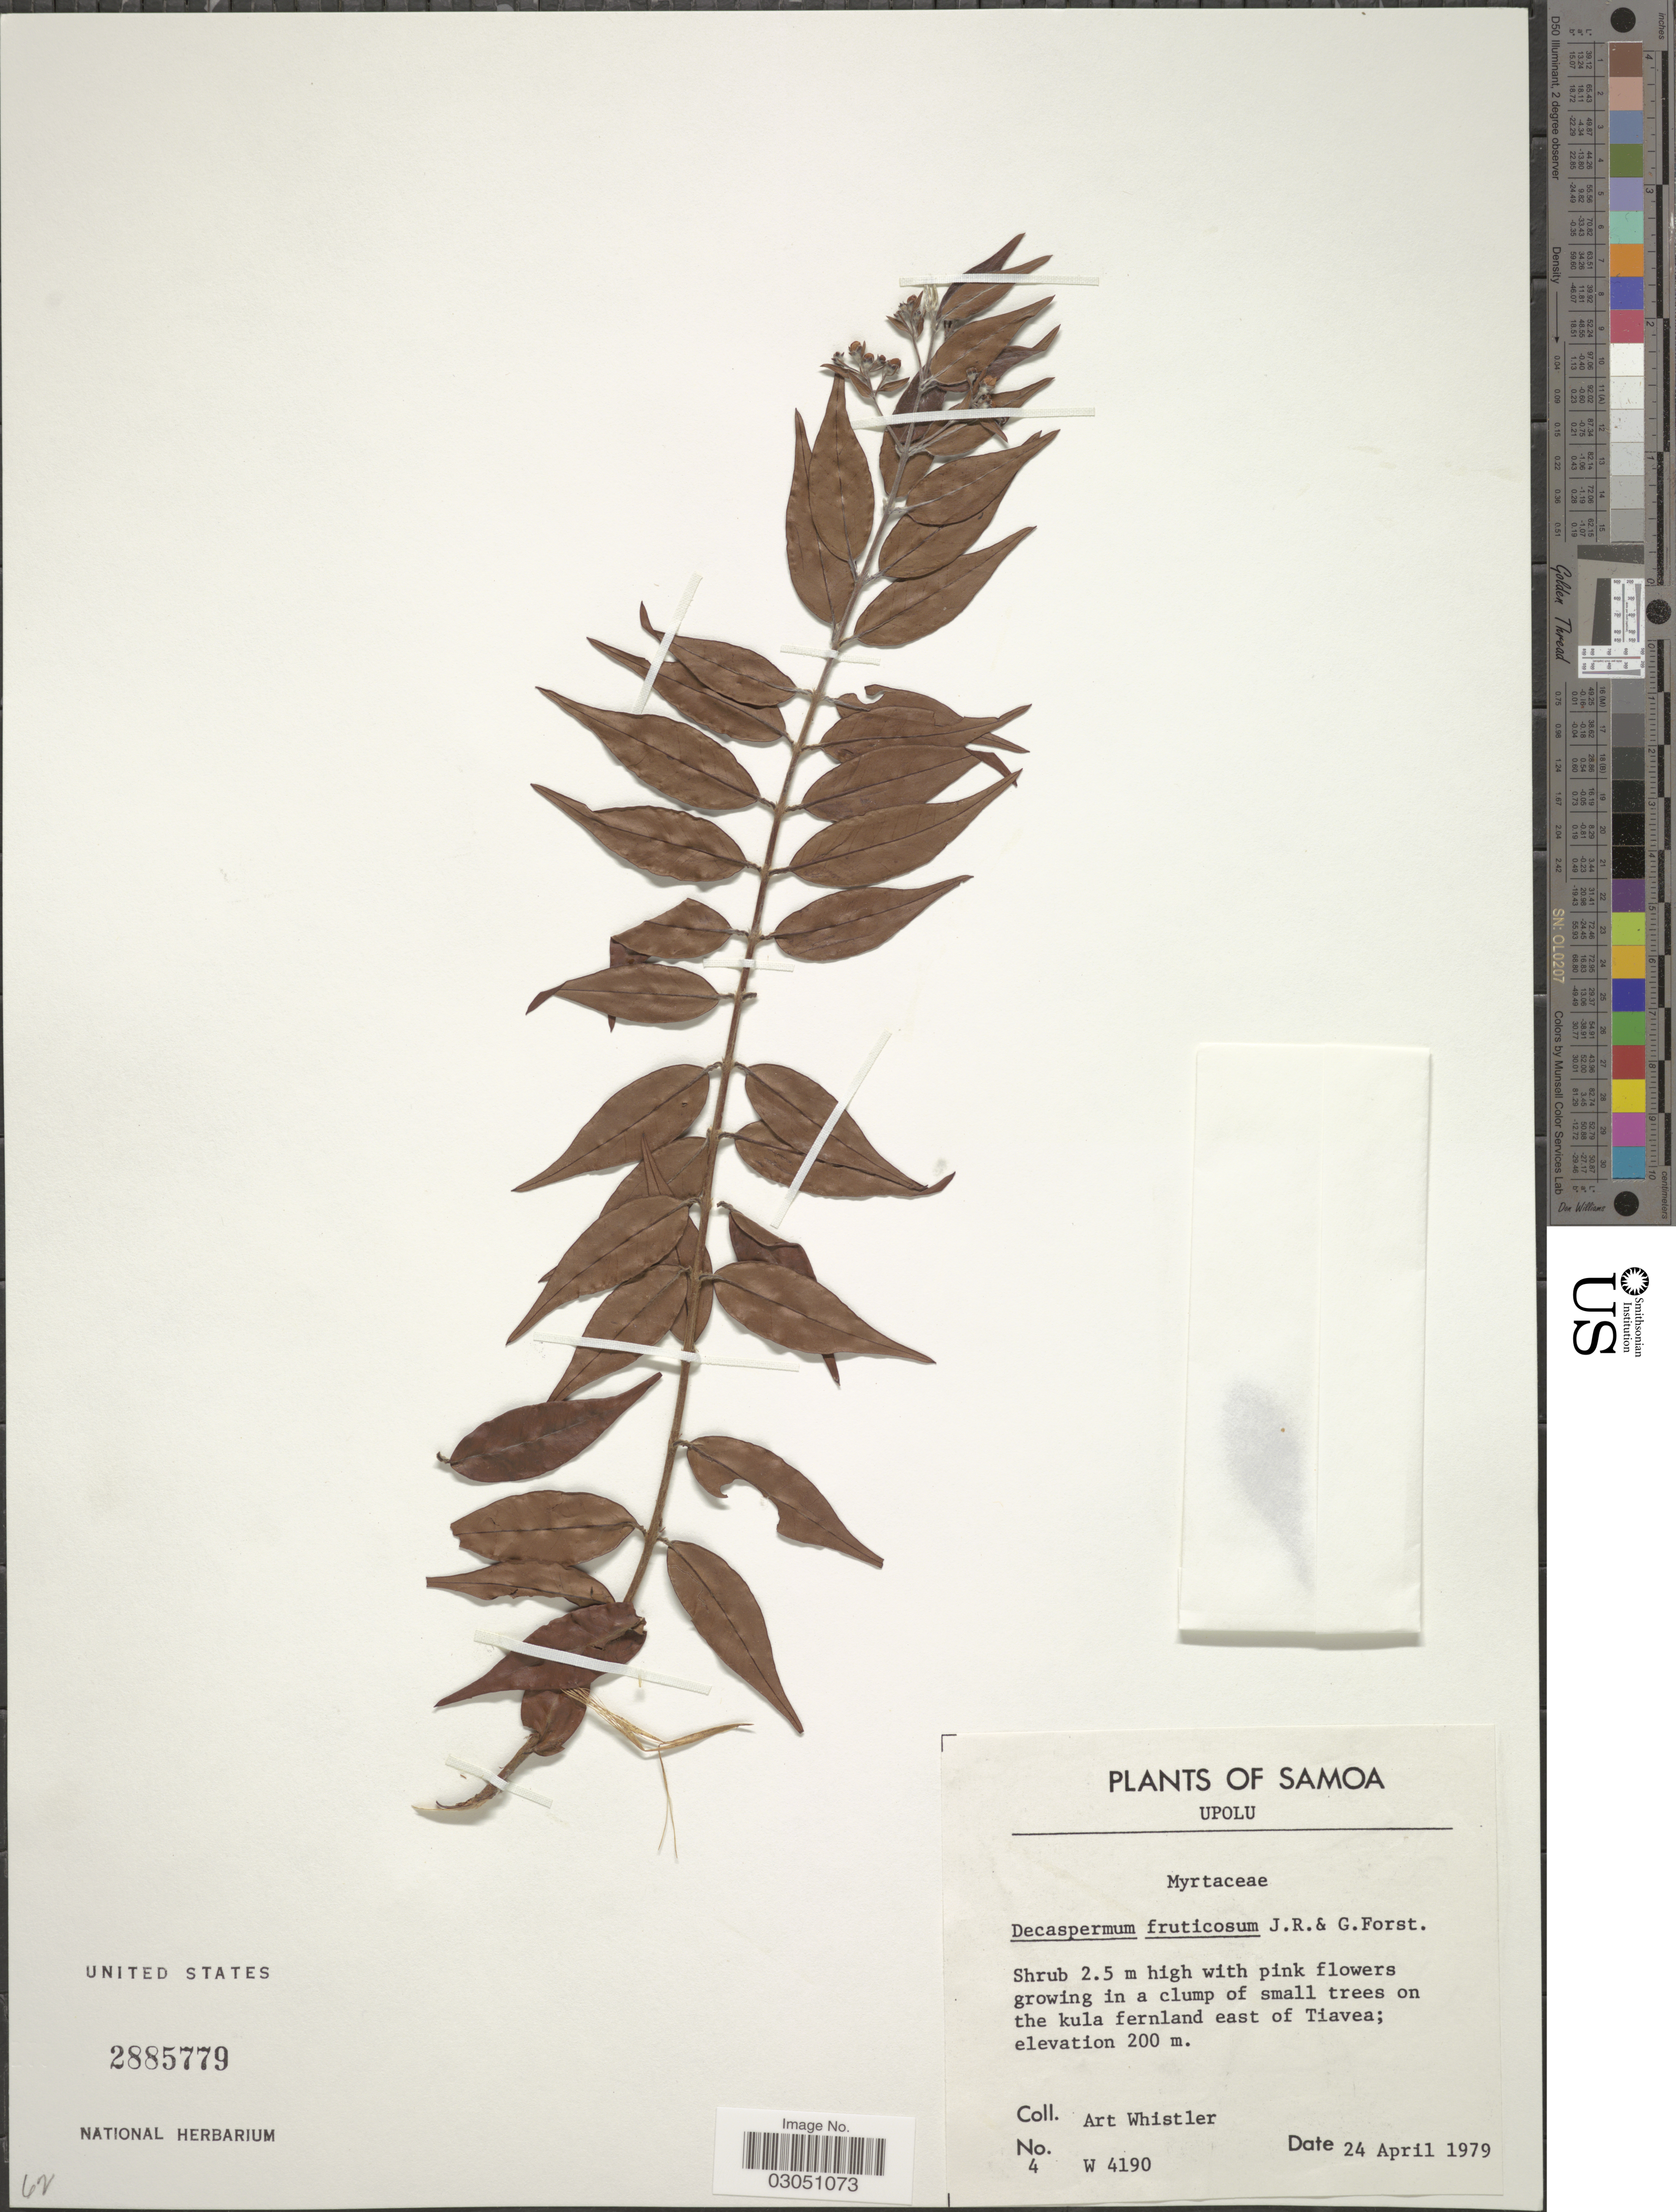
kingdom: Plantae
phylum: Tracheophyta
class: Magnoliopsida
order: Myrtales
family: Myrtaceae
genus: Decaspermum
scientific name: Decaspermum fruticosum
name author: J.R. Forst. & G. Forst.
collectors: A. Whistler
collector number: W4190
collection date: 1979-04-24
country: Samoa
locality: Samoa. Upolu. On the kula fernland east of Tiavea.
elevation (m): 200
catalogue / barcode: US 2885779